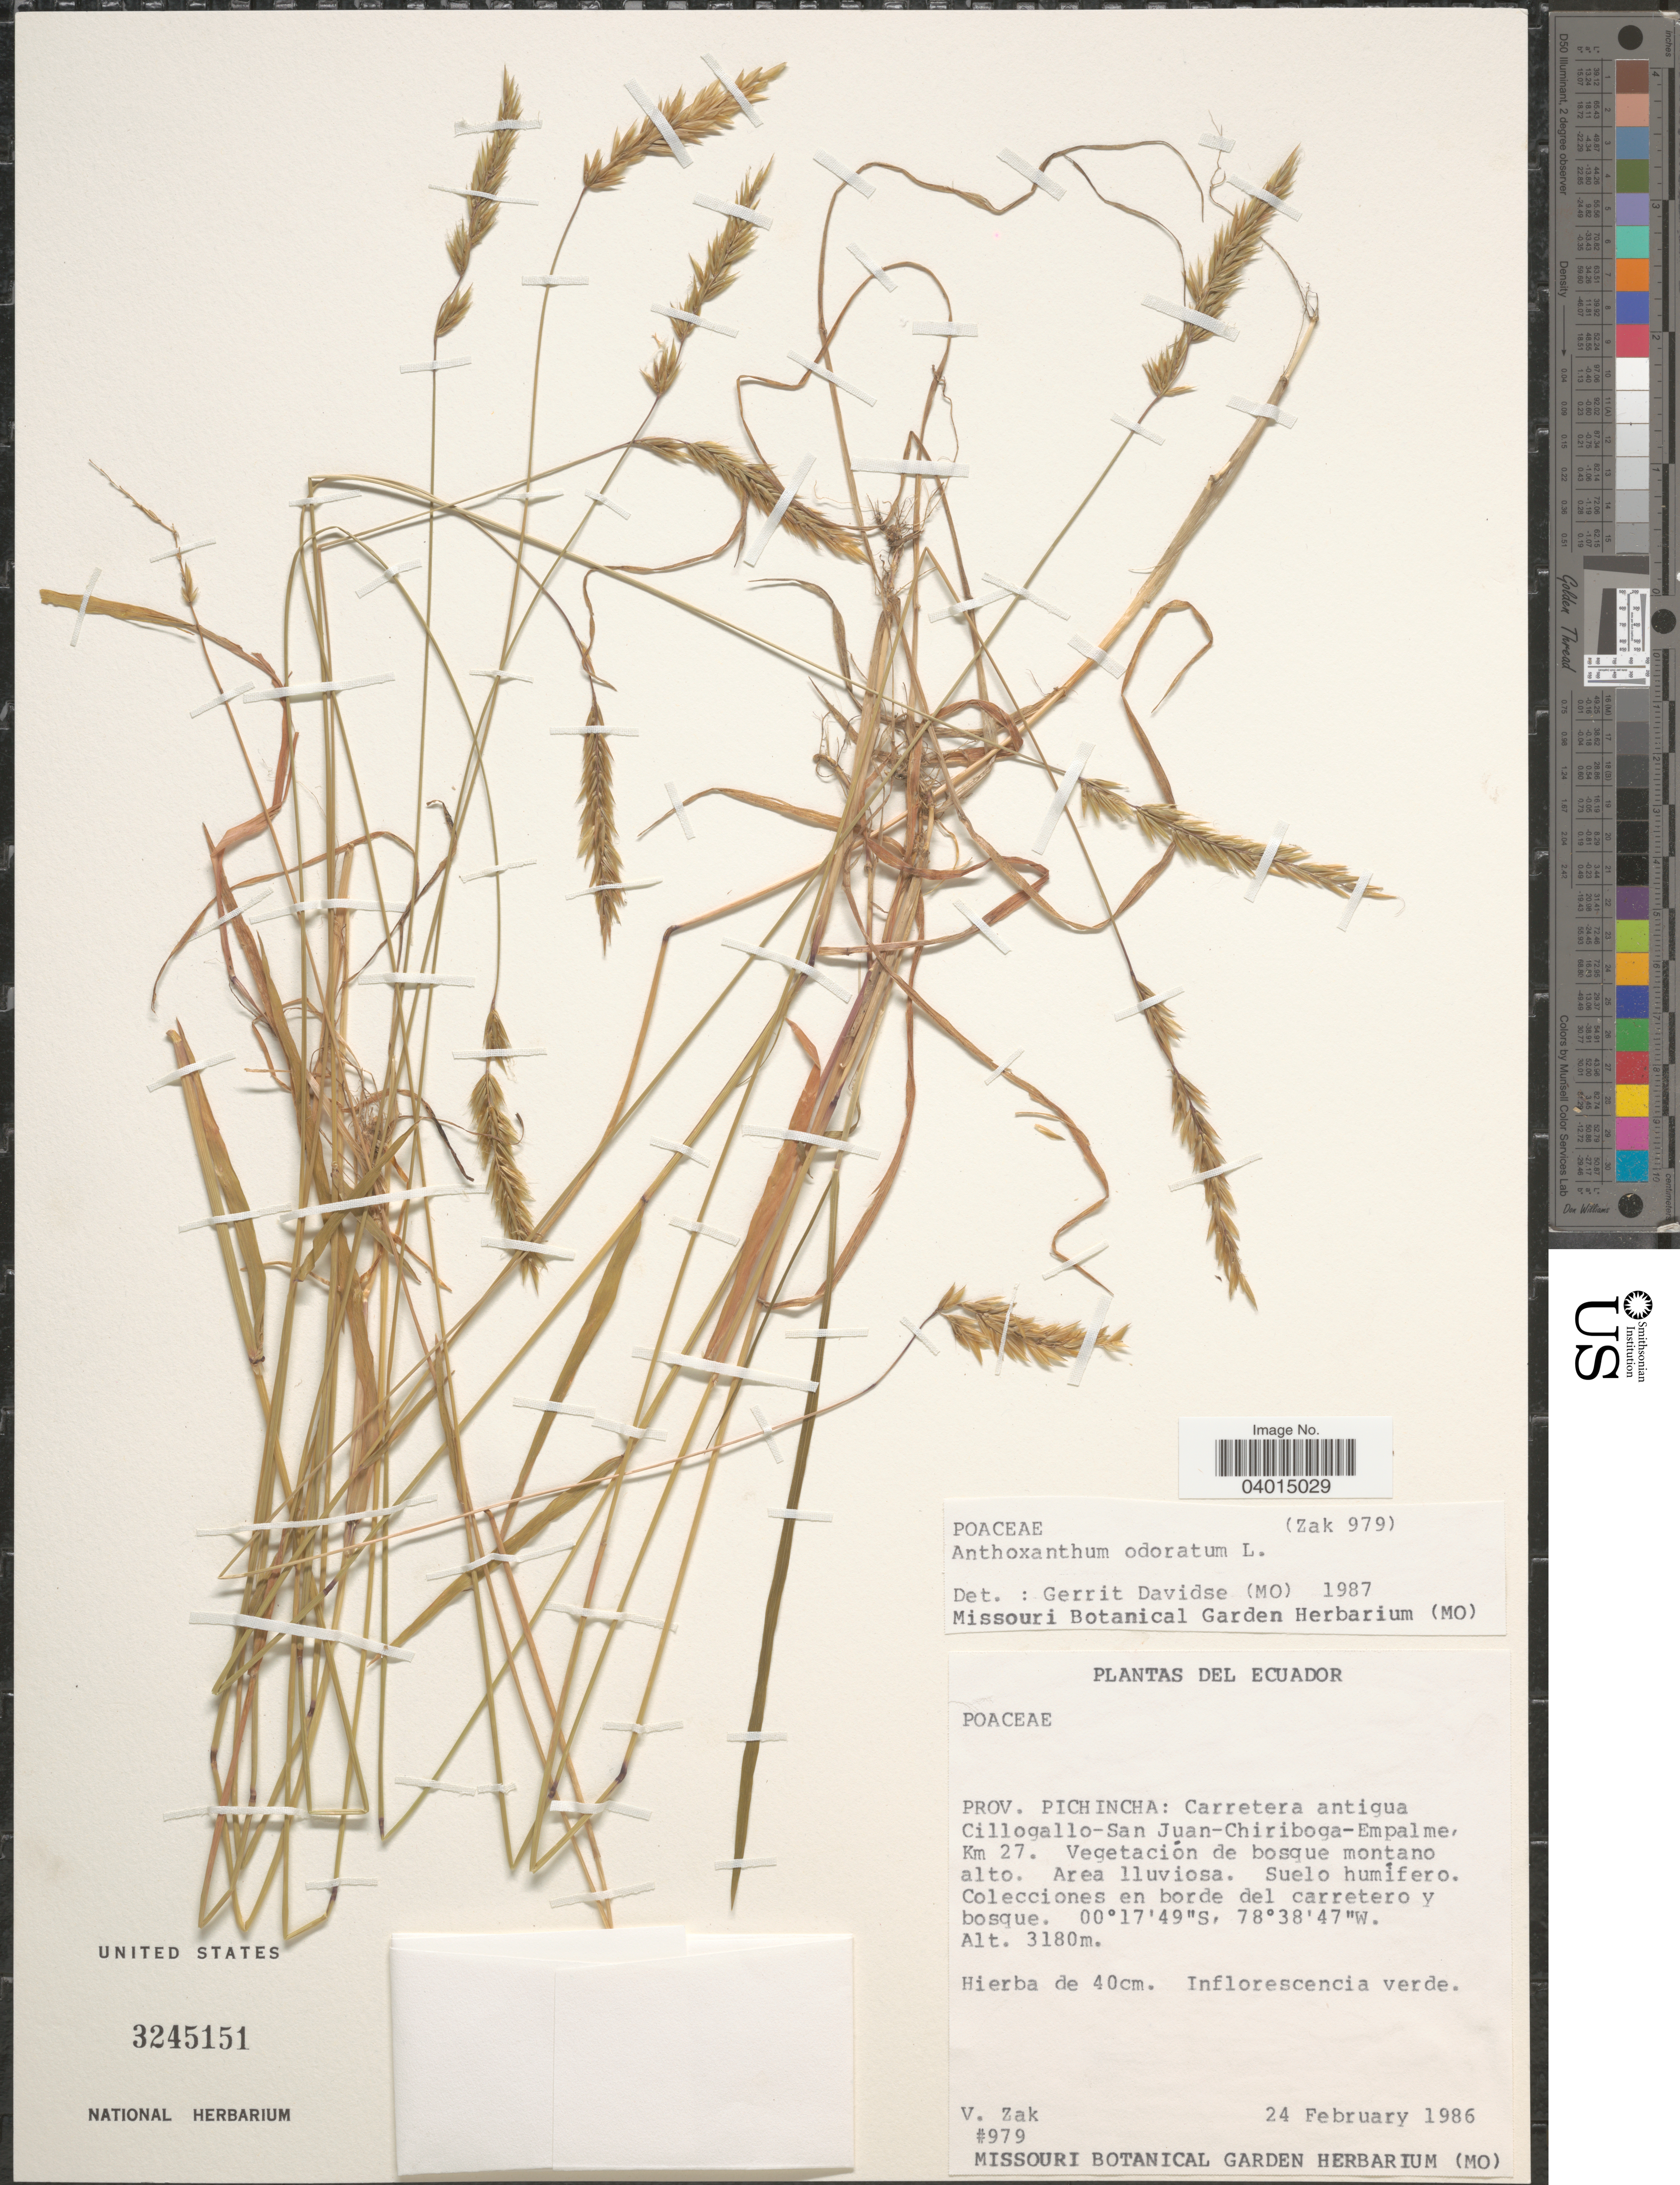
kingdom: Plantae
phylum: Tracheophyta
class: Liliopsida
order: Poales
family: Poaceae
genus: Anthoxanthum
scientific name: Anthoxanthum odoratum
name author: L.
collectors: V. Zak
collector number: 979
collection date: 1986-02-24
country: Ecuador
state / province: Pichincha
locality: Carretera antigua Cillogallo-San Juan - Chiriboga - Empalme, Km 27. Vegetación de bosque montano alto.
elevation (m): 3180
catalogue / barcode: US 3245151